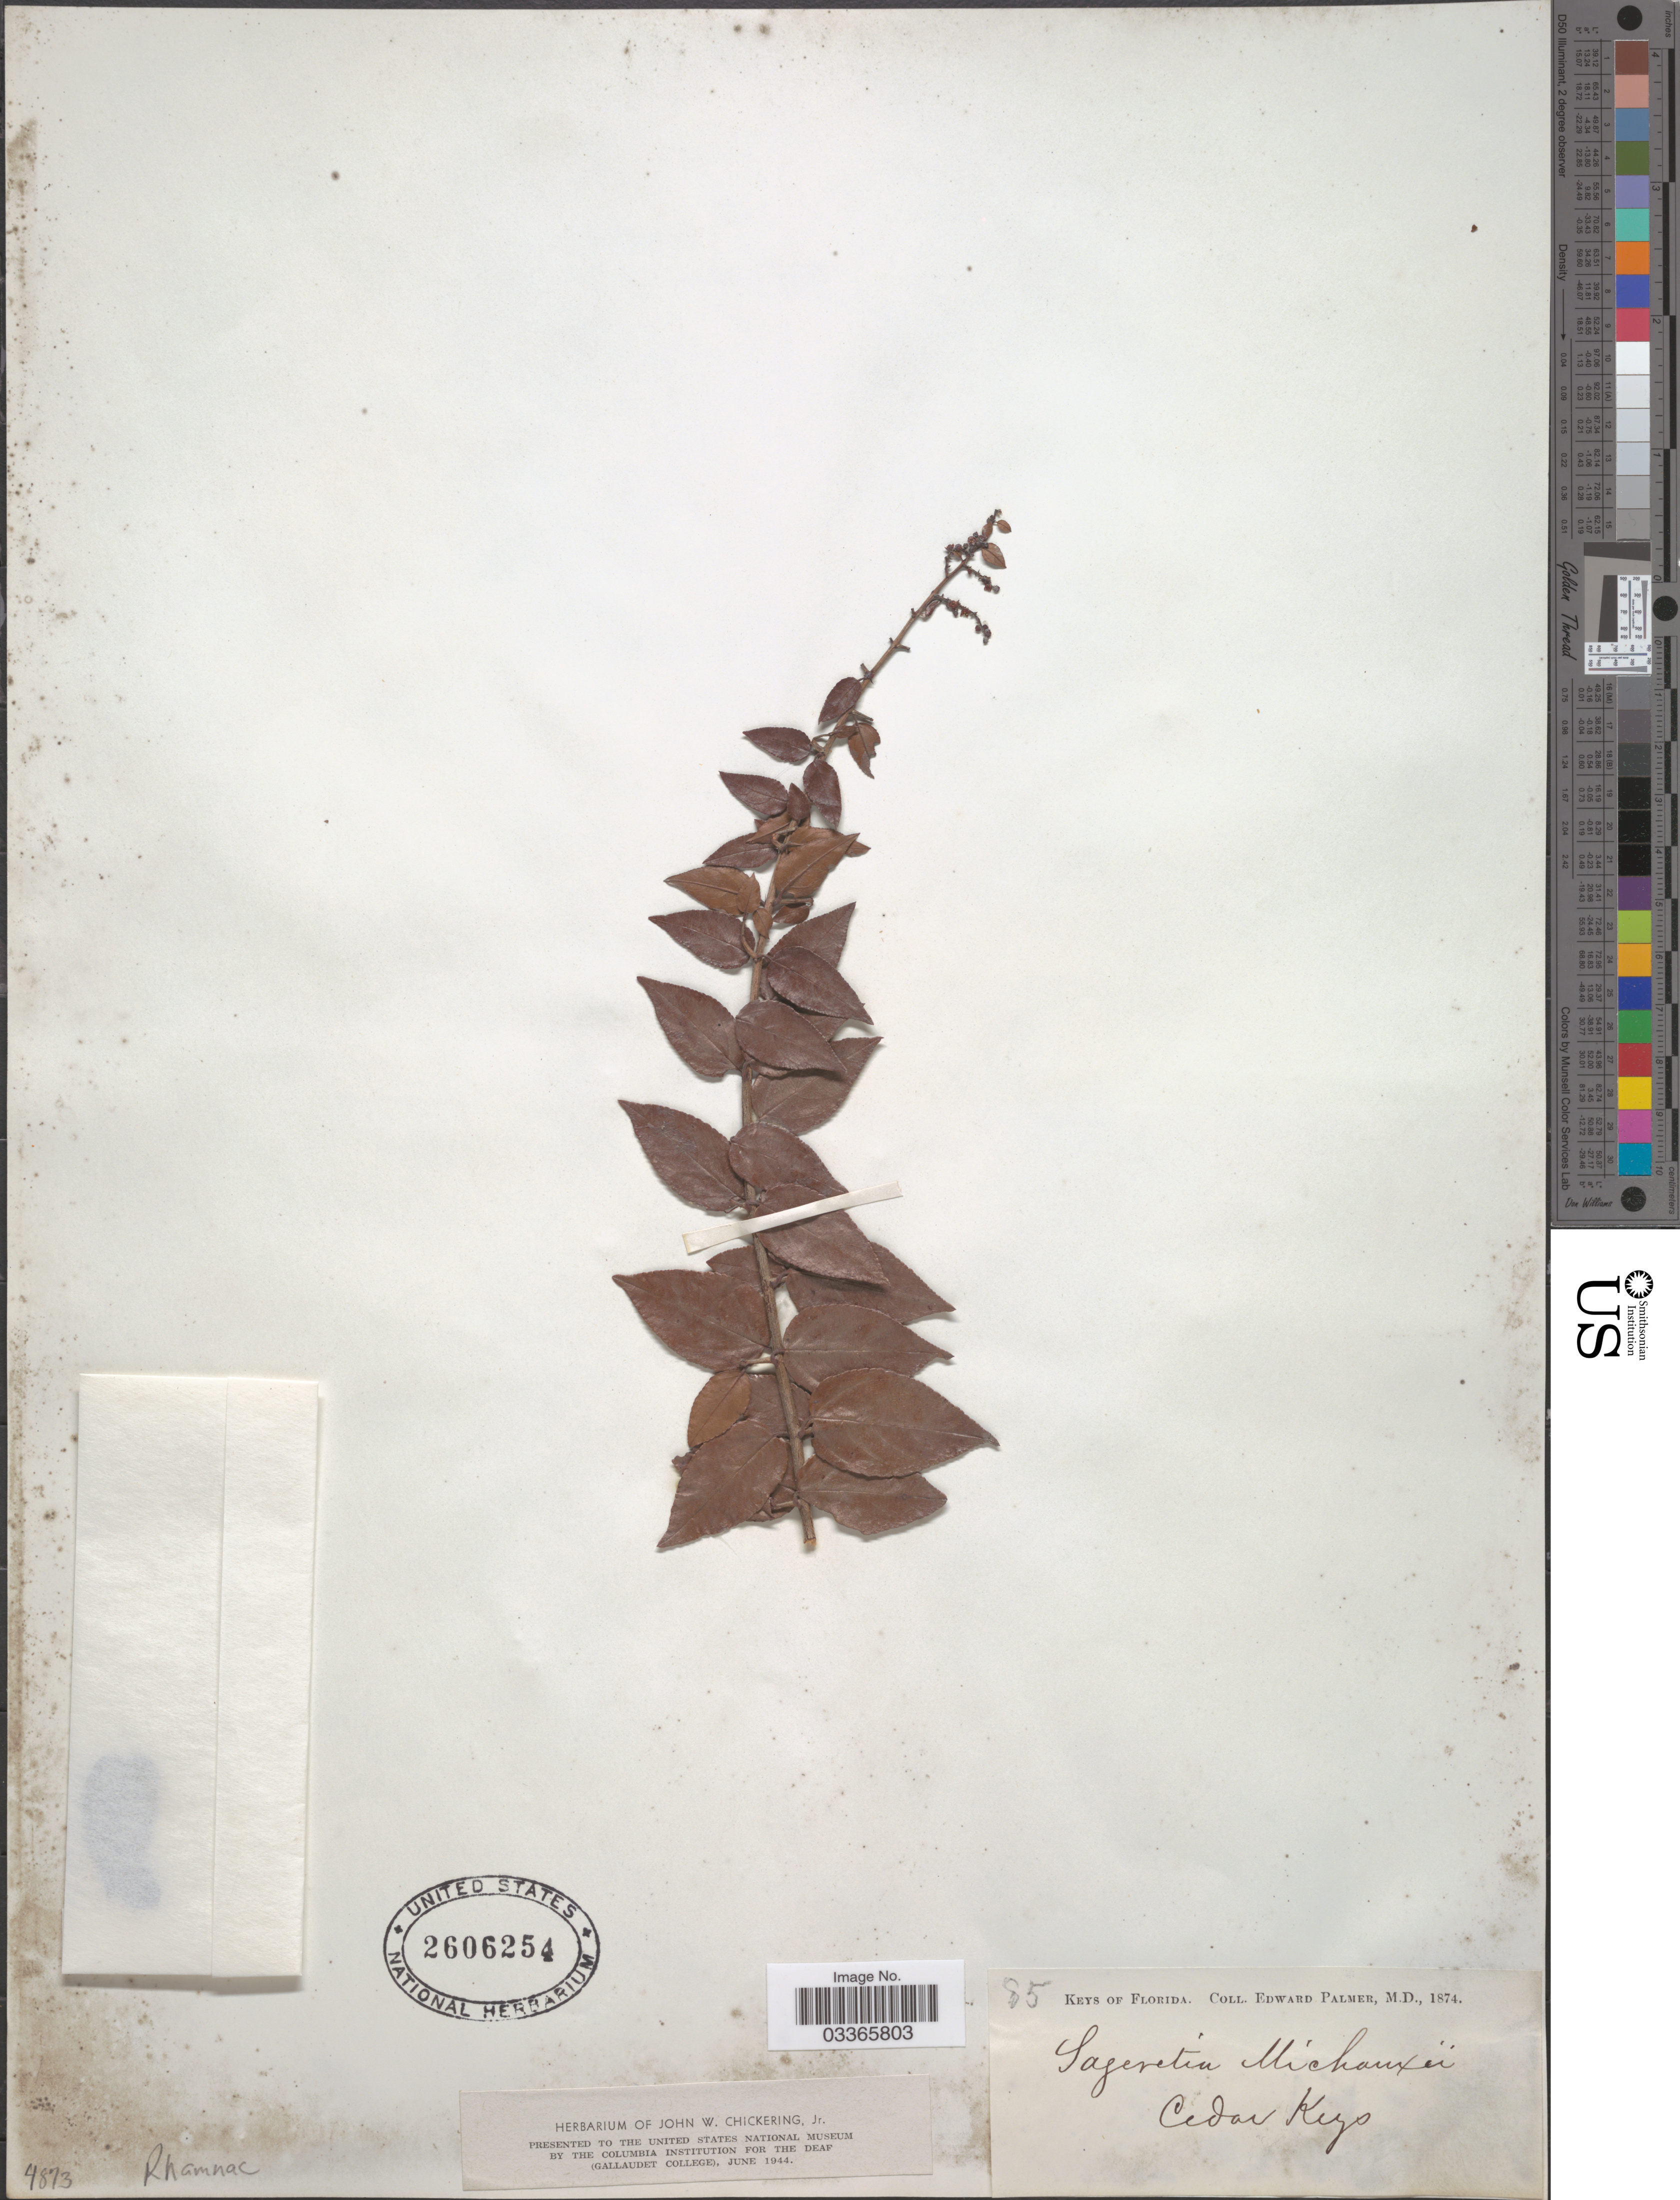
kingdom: Plantae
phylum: Tracheophyta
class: Magnoliopsida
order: Rosales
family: Rhamnaceae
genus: Sageretia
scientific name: Sageretia minutiflora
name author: (Michx.) Trel.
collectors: E. Palmer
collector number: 85?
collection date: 1874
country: United States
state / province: Florida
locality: Keys of Florida. Cedar Keys.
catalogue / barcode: US 2606254